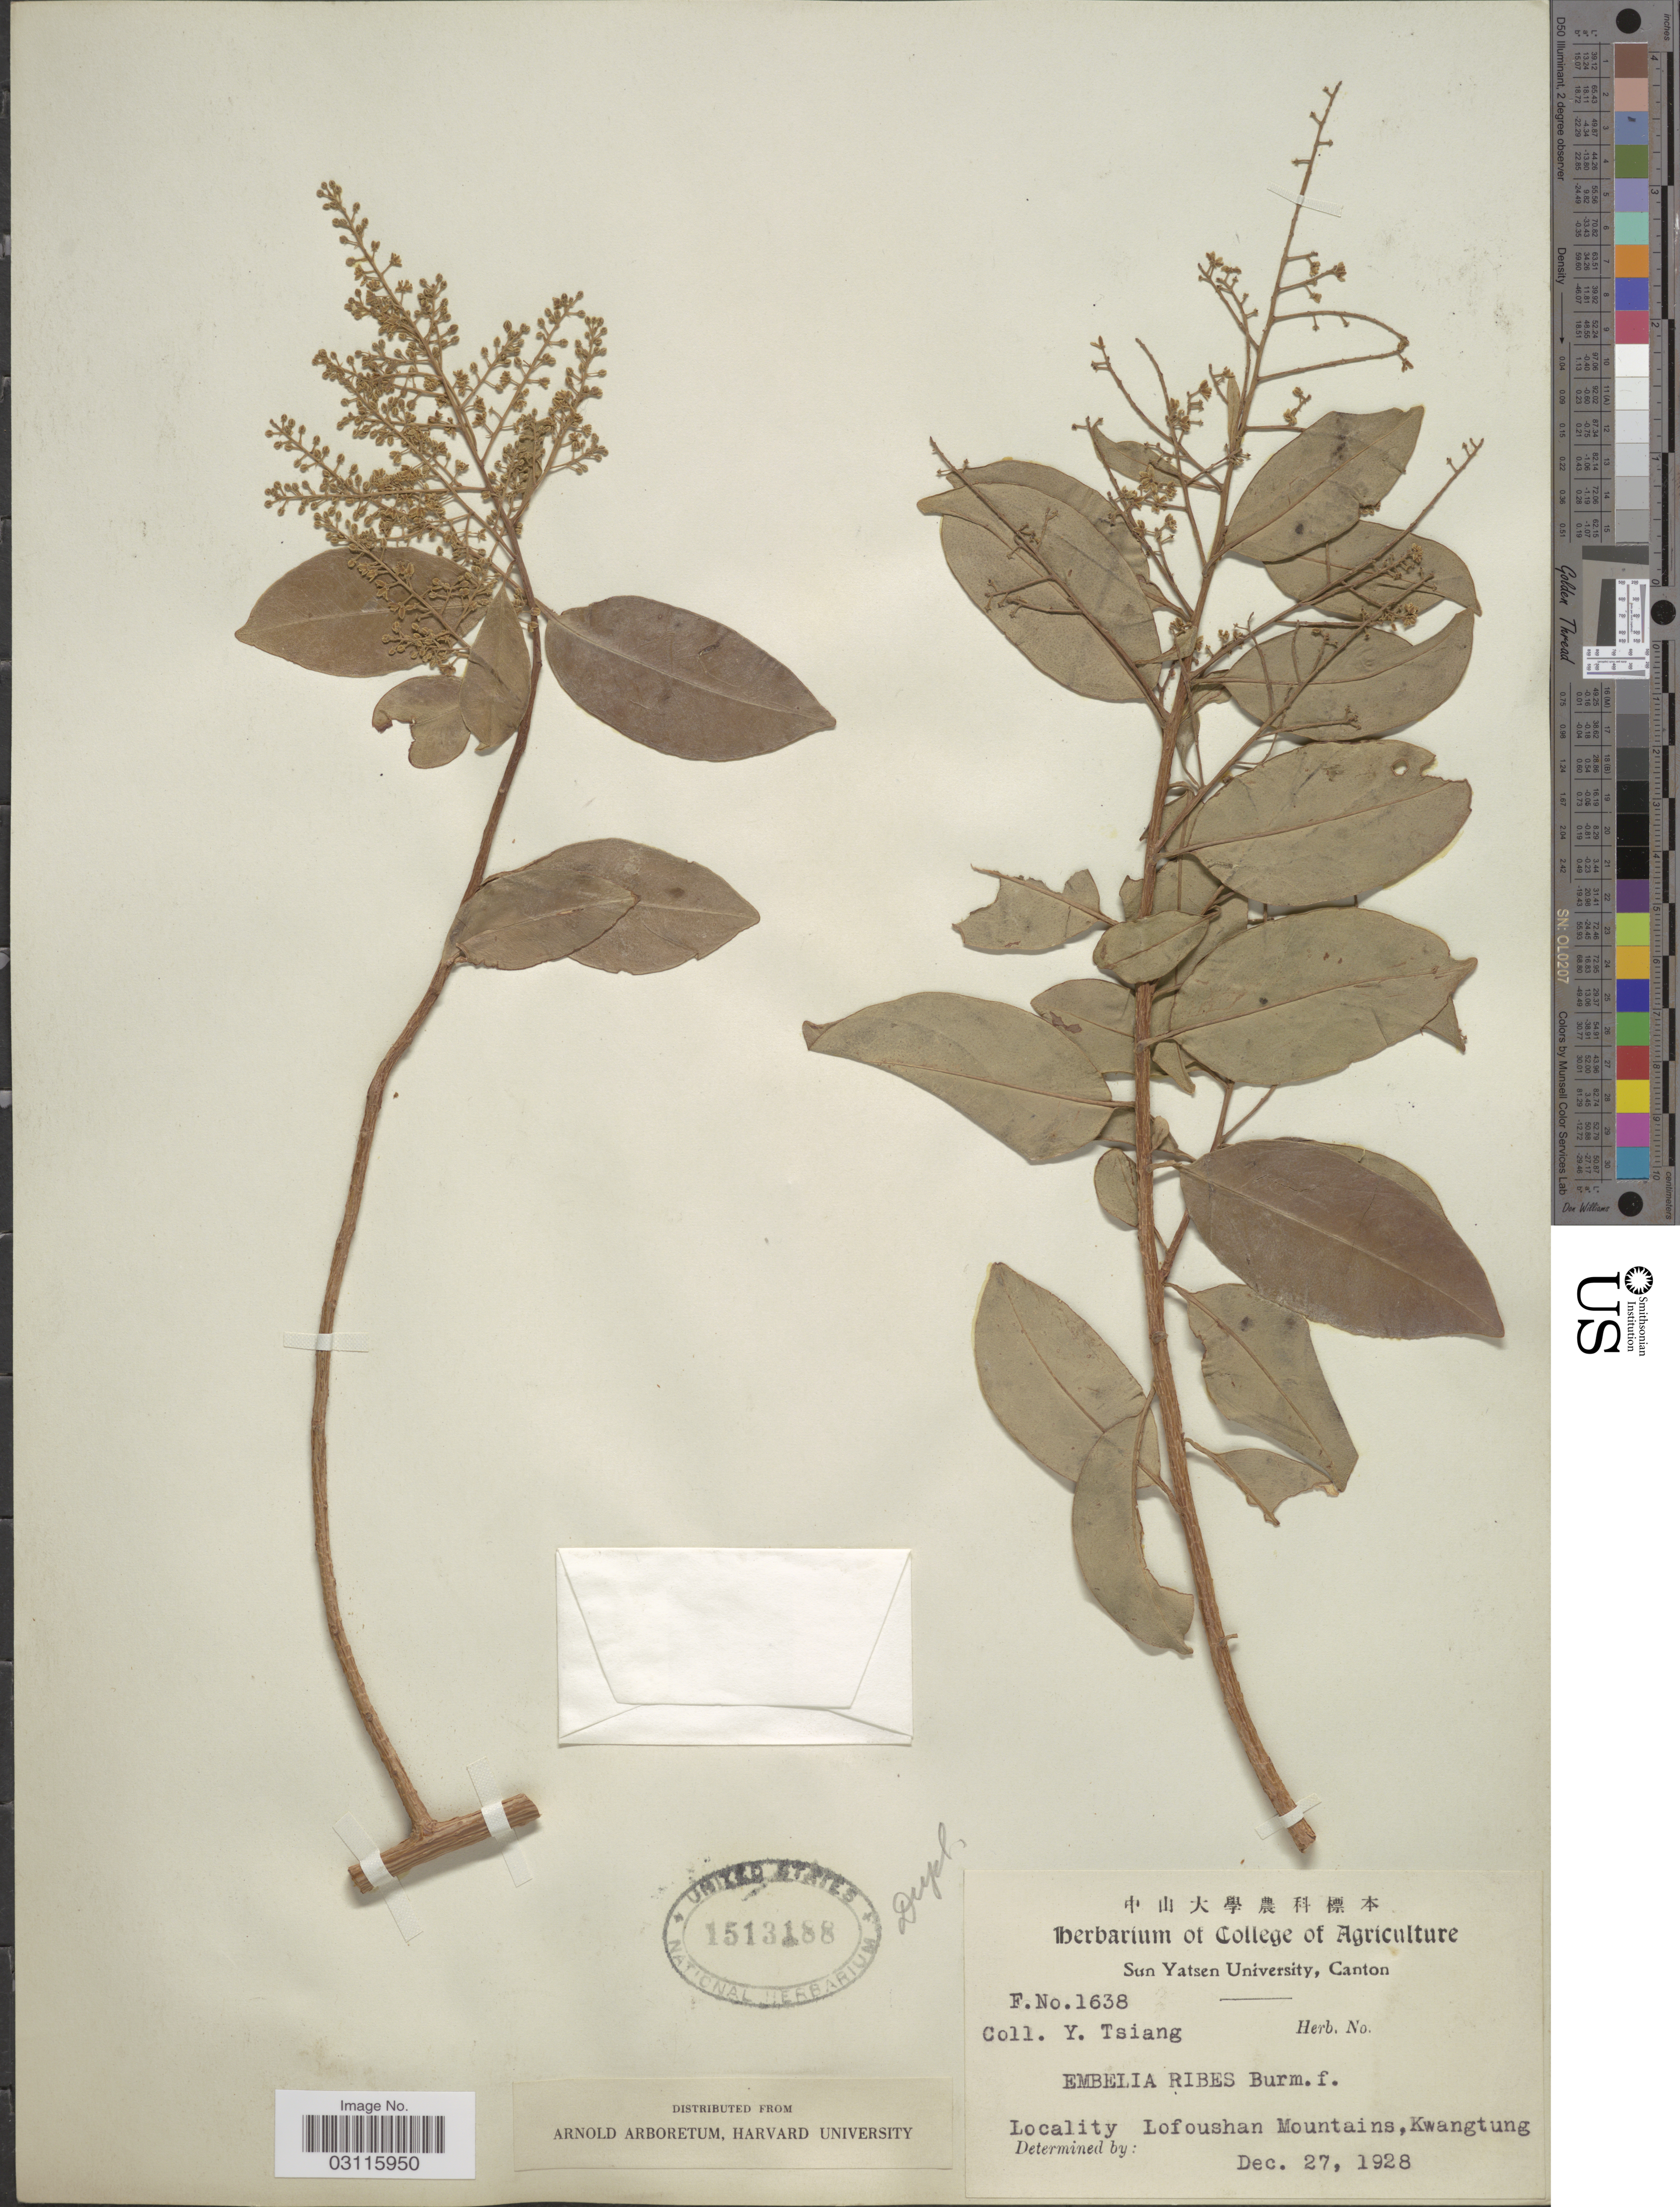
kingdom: Plantae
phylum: Tracheophyta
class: Magnoliopsida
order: Ericales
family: Primulaceae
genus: Embelia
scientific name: Embelia ribes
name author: Burm. f.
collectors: Y. Tsiang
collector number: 1638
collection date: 1928-12-27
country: China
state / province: Guangdong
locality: Lofoushan Mountains, Kwangtung.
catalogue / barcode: US 1513188